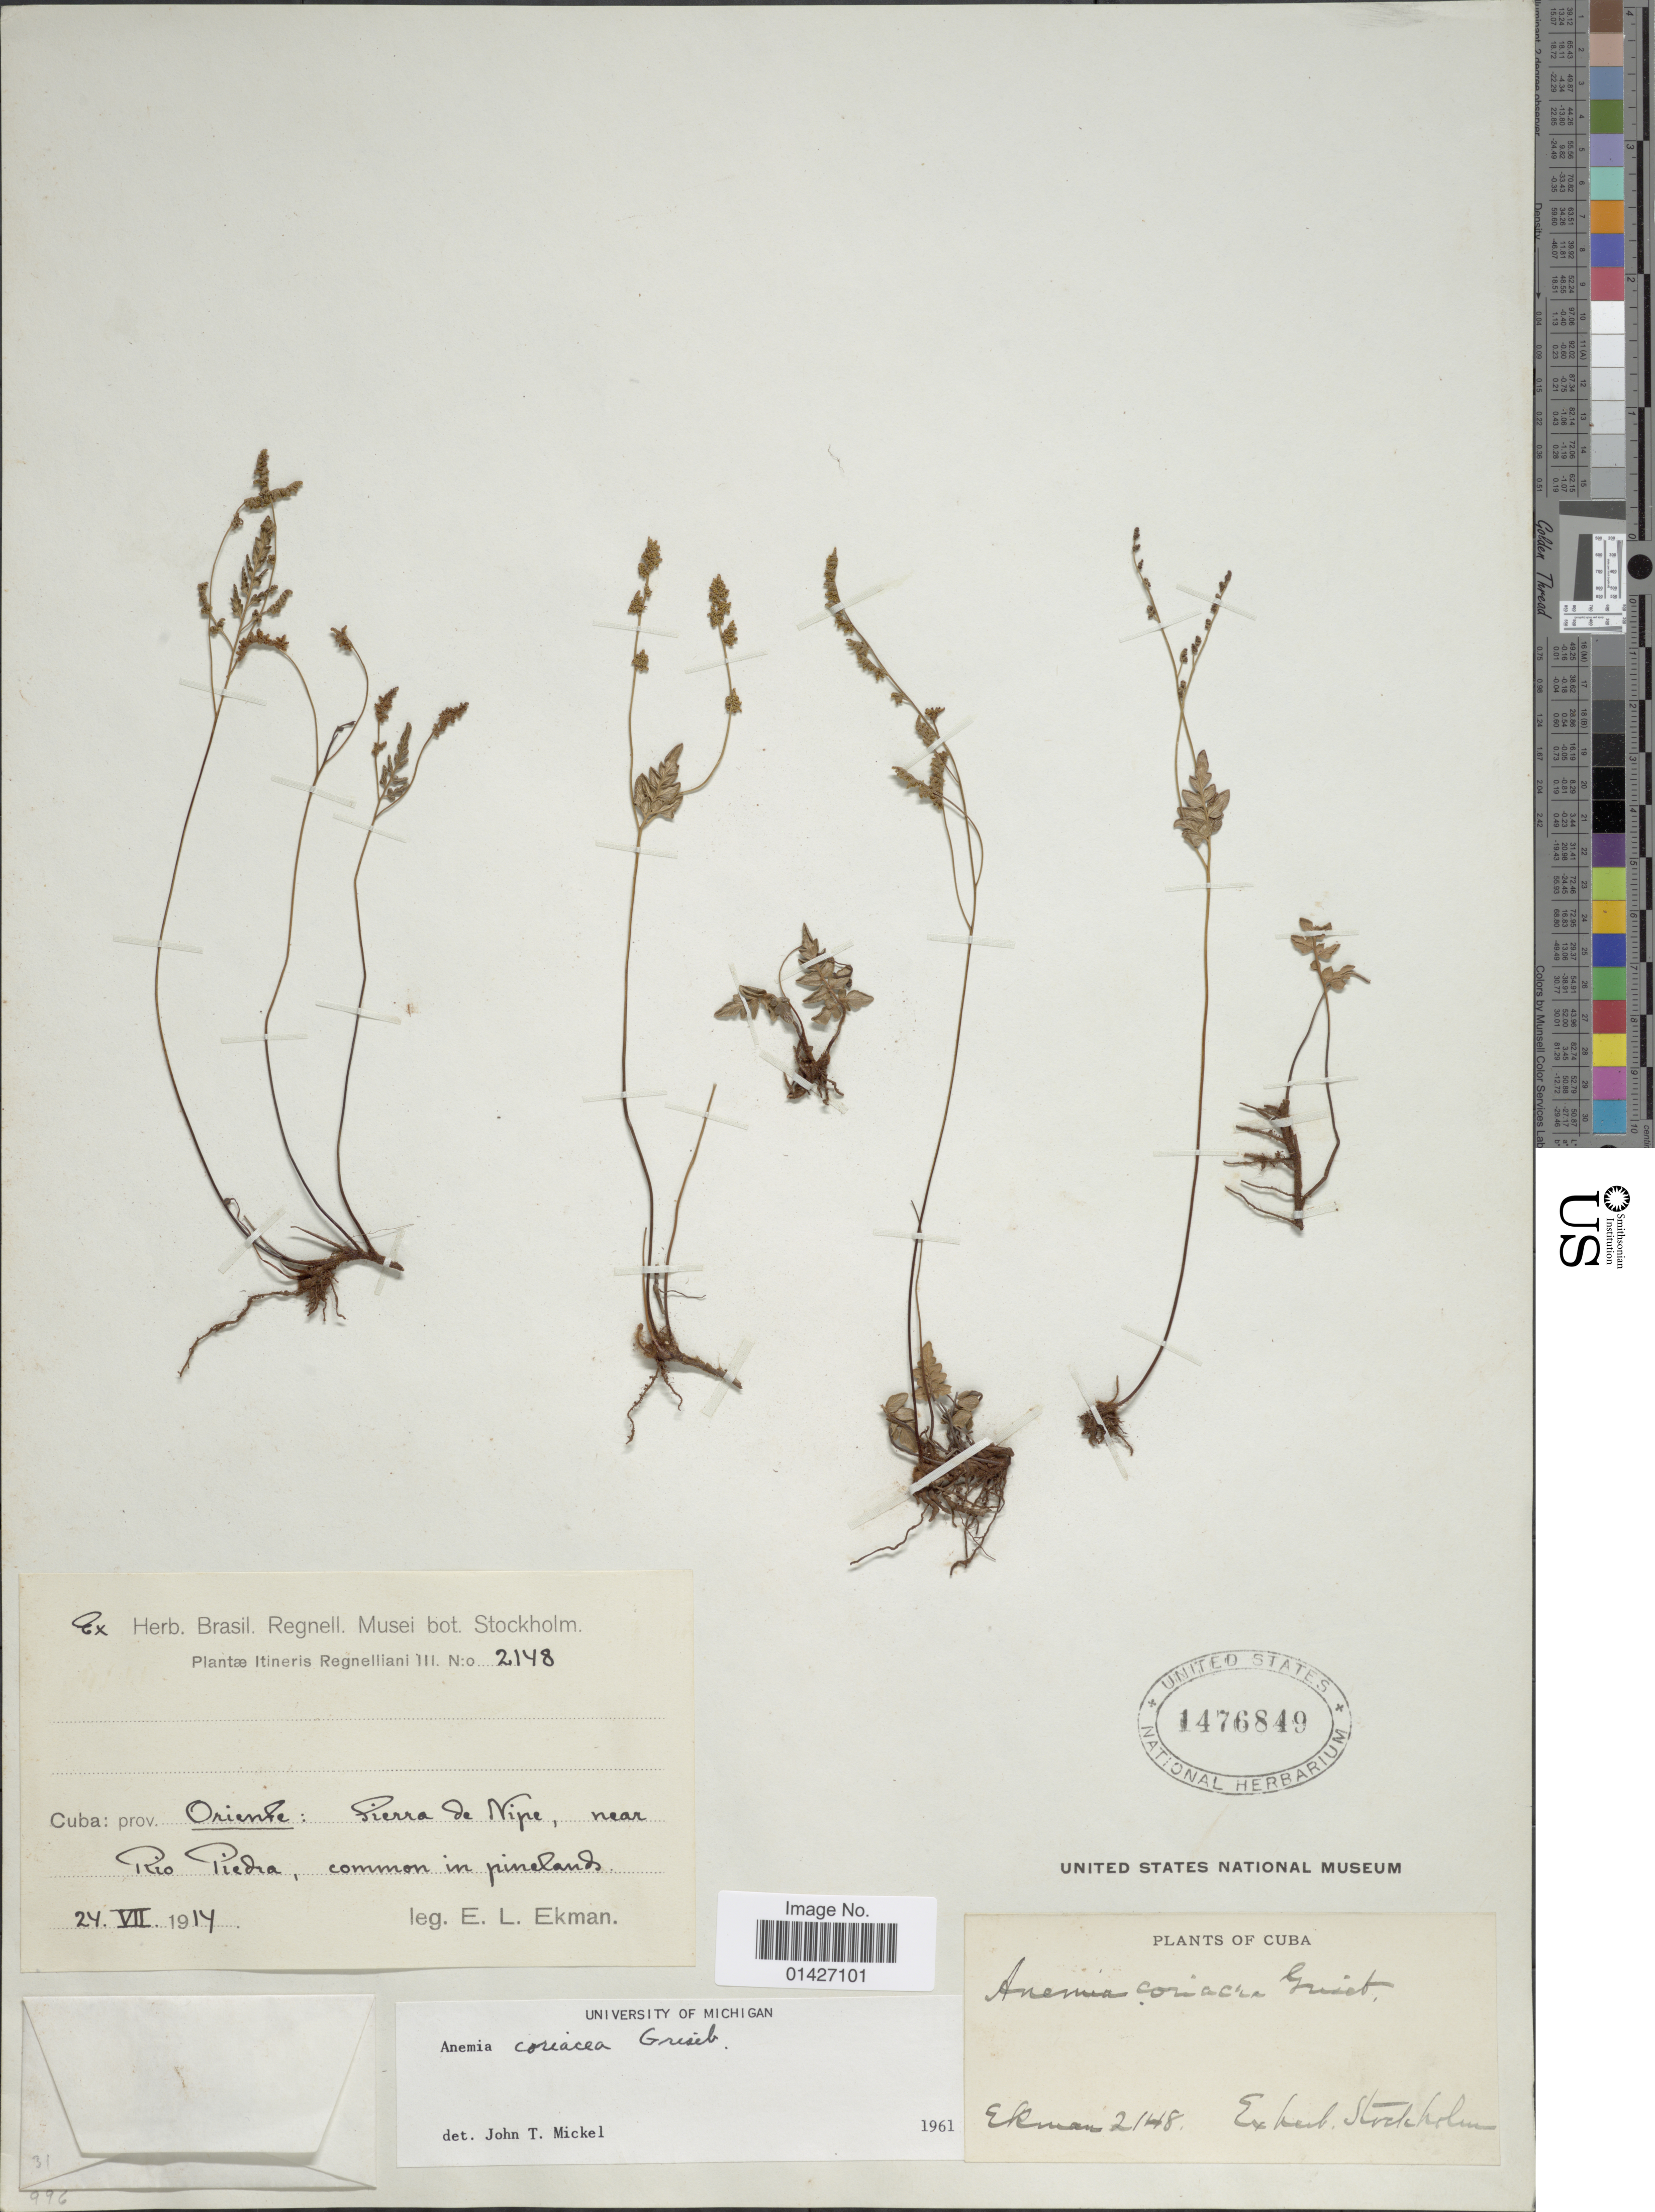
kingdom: Plantae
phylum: Tracheophyta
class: Polypodiopsida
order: Schizaeales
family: Anemiaceae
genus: Anemia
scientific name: Anemia coriacea f. coriacea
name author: Griseb.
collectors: E. L. Ekman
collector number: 2148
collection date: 1914-07-24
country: Cuba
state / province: Oriente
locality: Sierra de Nipe, near Rio Piedra, common in pinelands.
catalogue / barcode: US 1476849